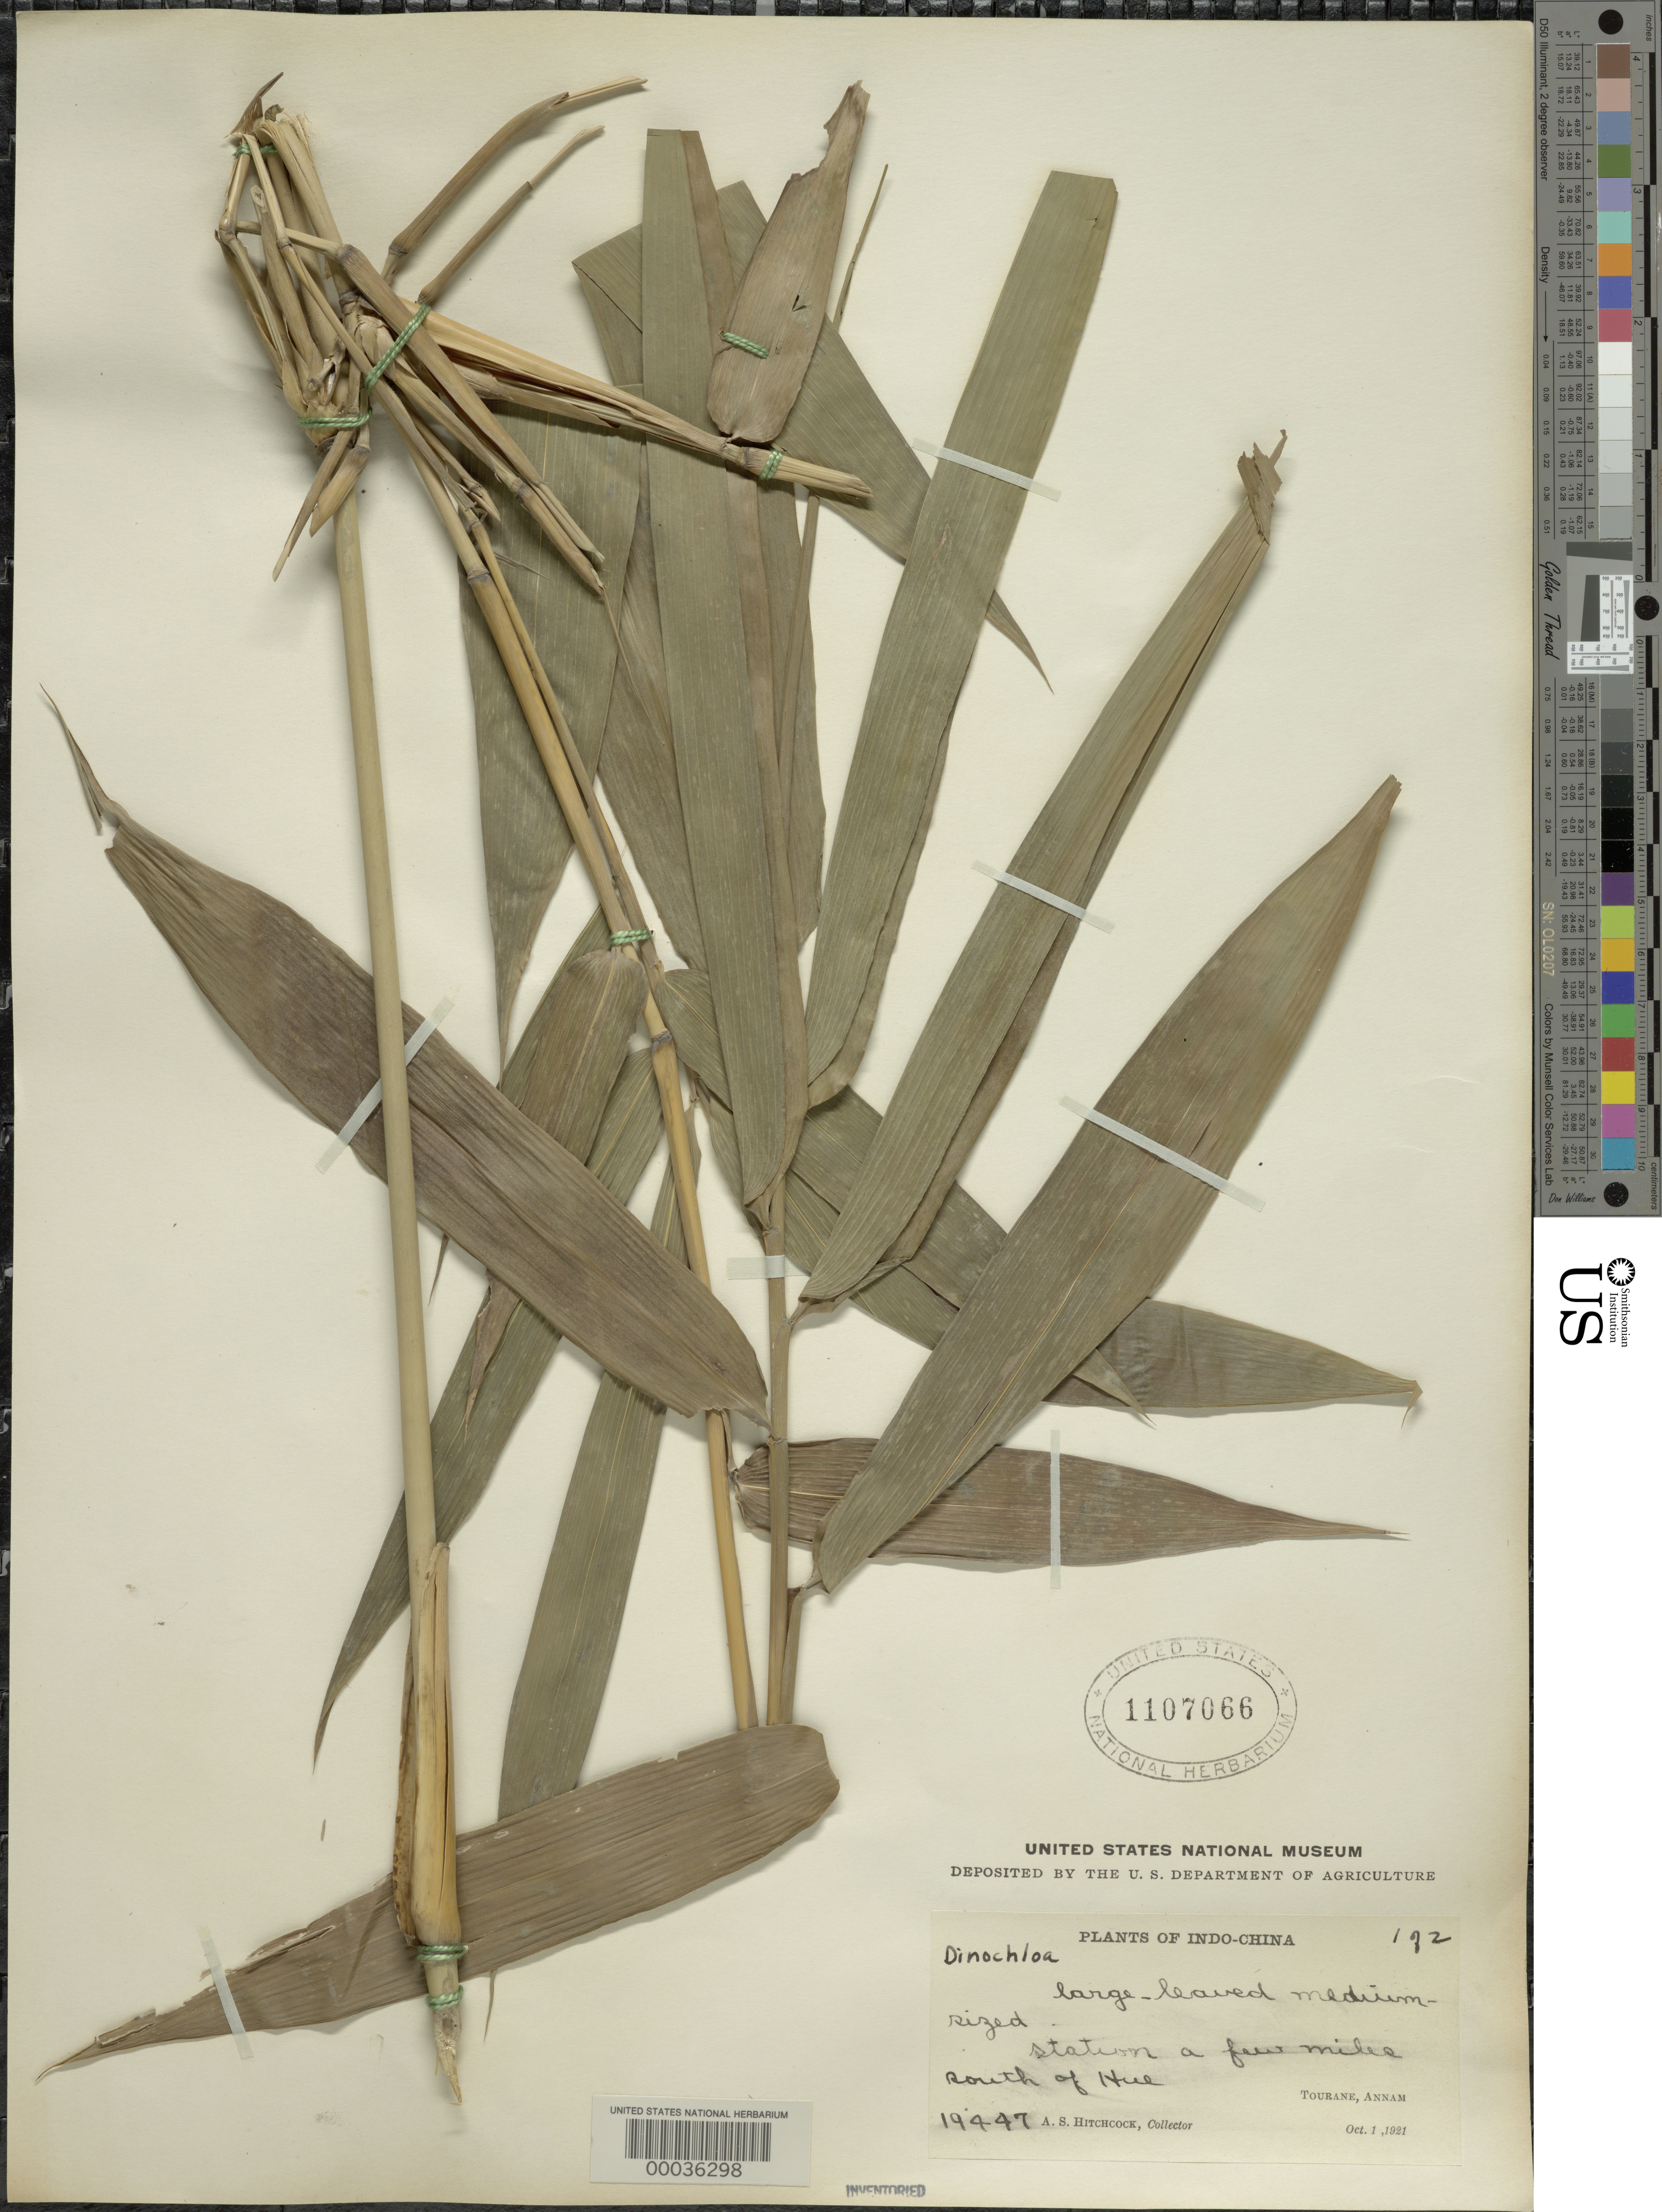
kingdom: Plantae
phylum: Tracheophyta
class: Liliopsida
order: Poales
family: Poaceae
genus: Dinochloa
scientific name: Dinochloa sp.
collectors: A. S. Hitchcock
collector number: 19447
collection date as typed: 01 Oct 1921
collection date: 1921-10-01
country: Vietnam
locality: Da nang, tourane, station a few mi s of hue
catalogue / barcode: US 1107066